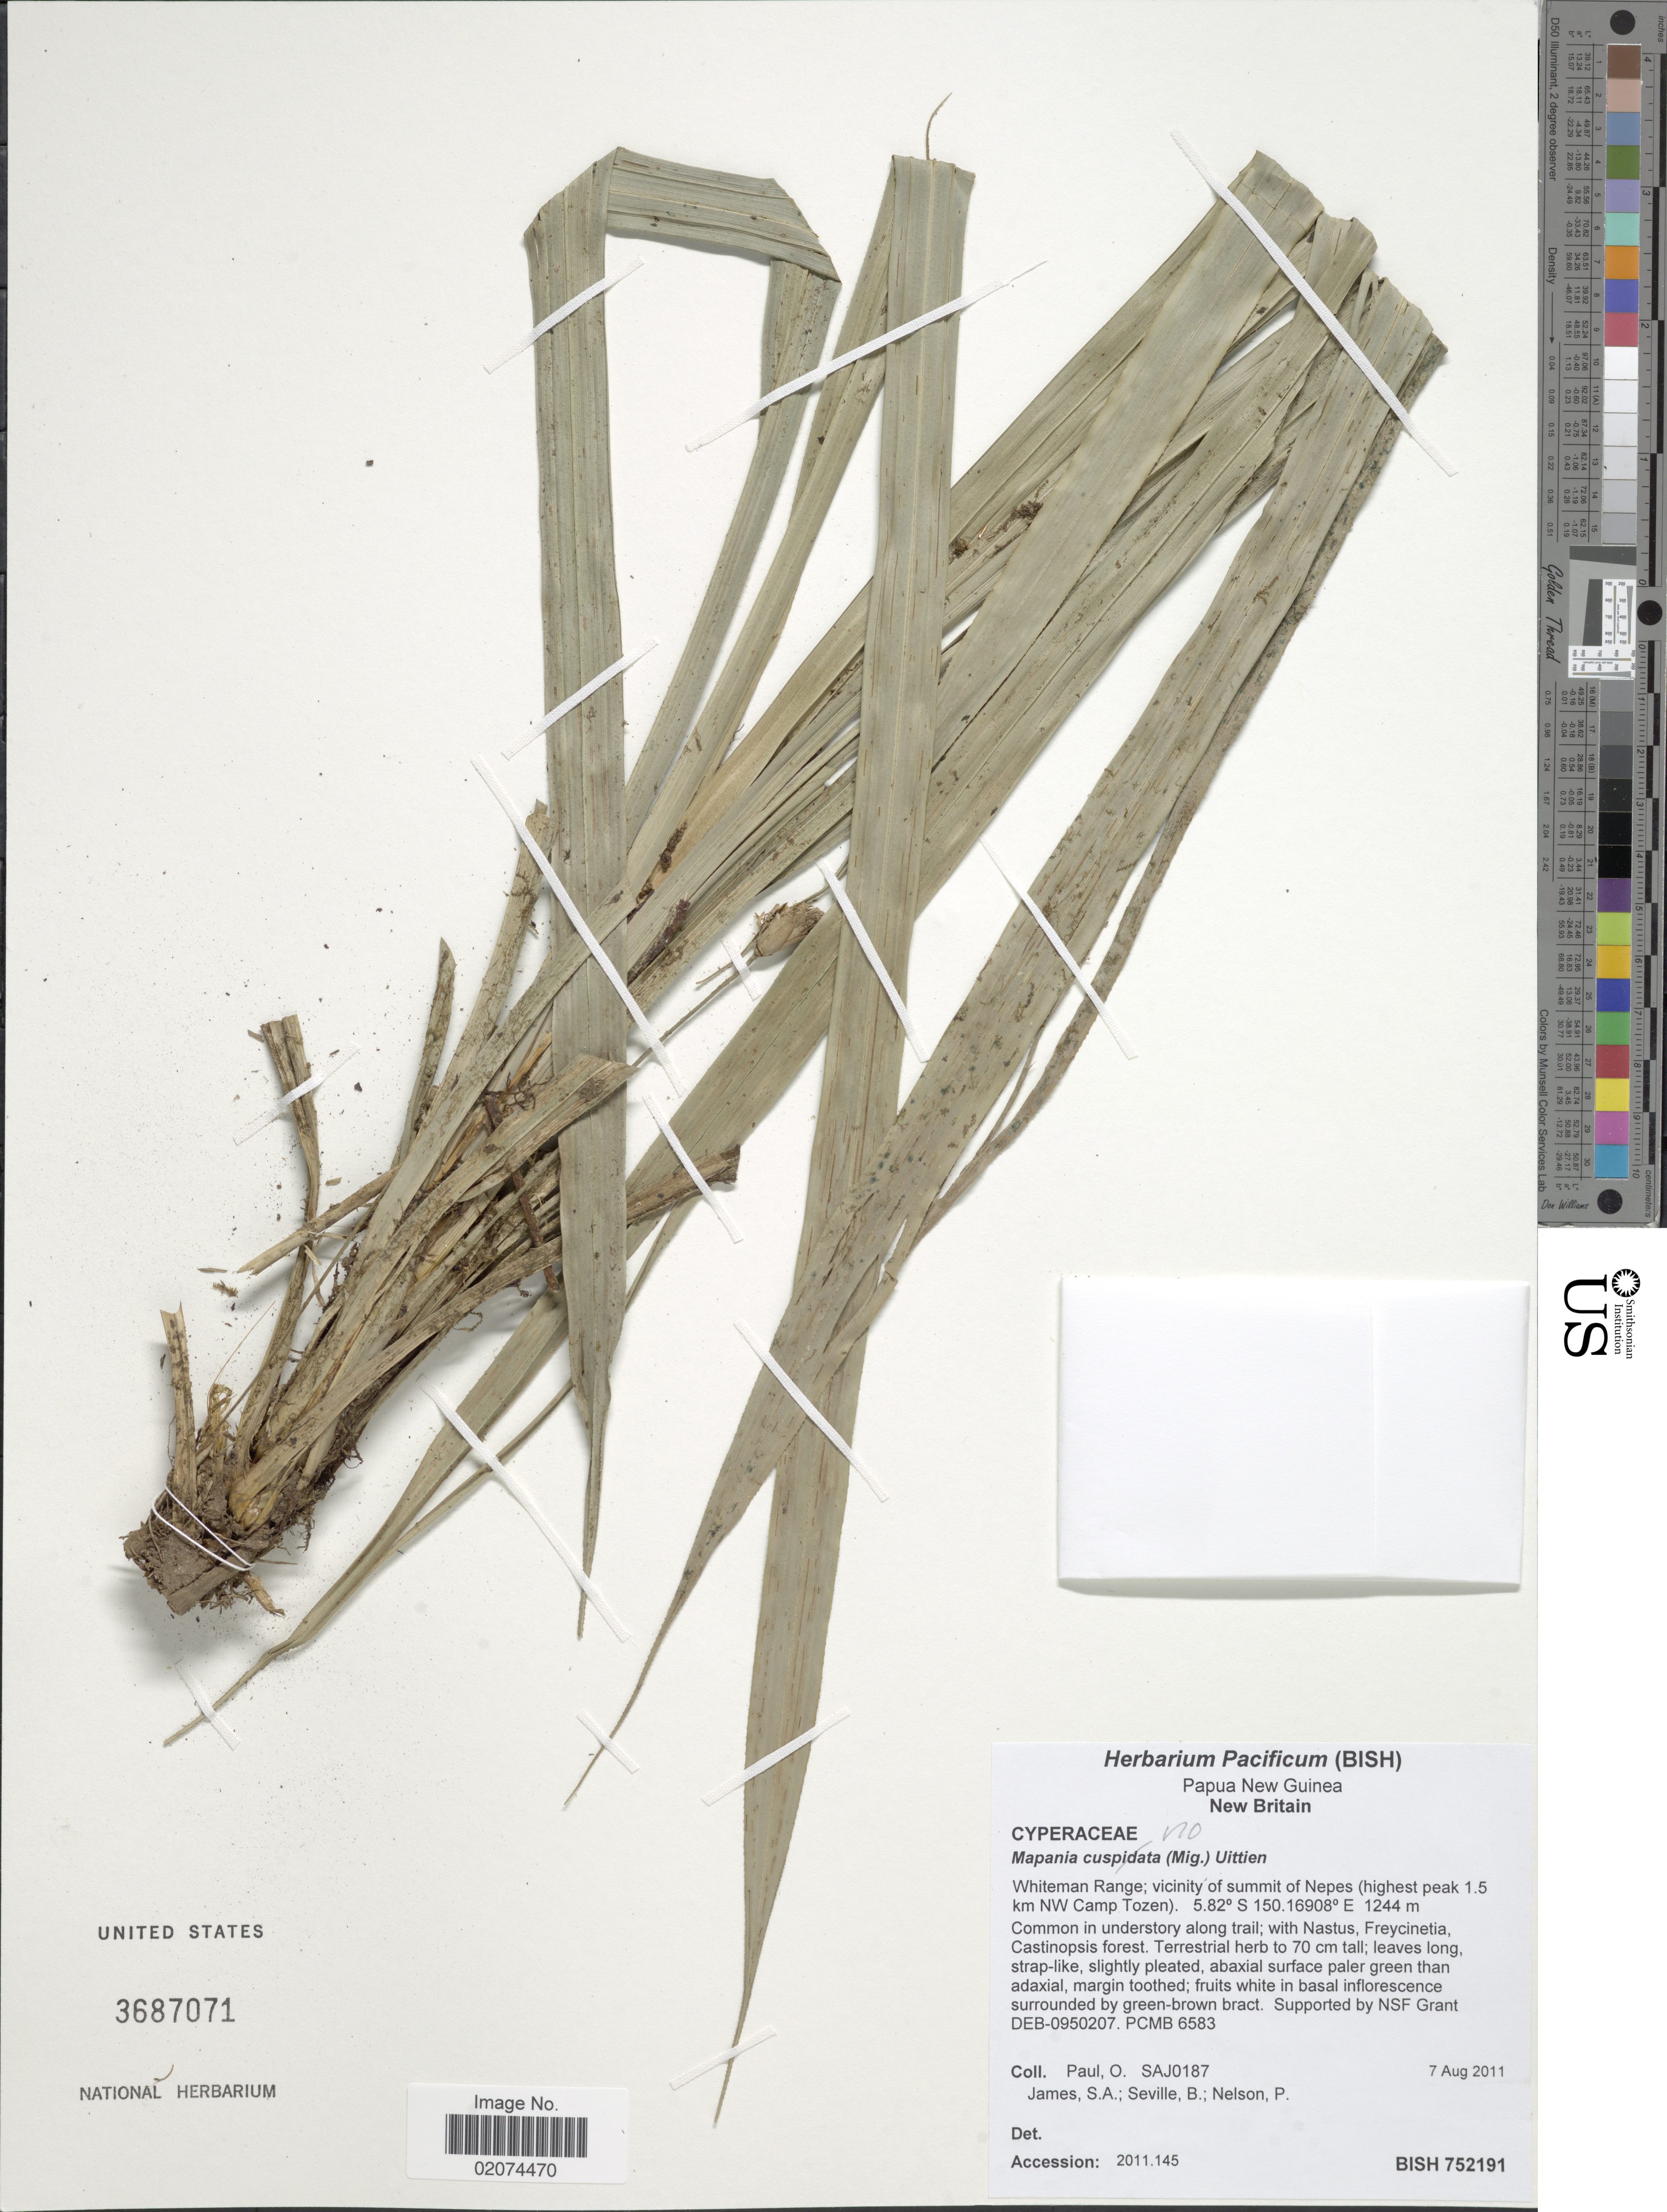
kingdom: Plantae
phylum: Tracheophyta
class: Liliopsida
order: Poales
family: Cyperaceae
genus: Mapania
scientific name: Mapania sp.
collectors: O. Paul, S. James, B. Seville & P. Nelson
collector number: SAJO187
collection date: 2011-08-07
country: Papua New Guinea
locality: New Britain. Whiteman Range; vicinity of summit of Nepes (highest peak 1.5 km NW Camp Tozen)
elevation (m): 1244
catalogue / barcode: US 3687071